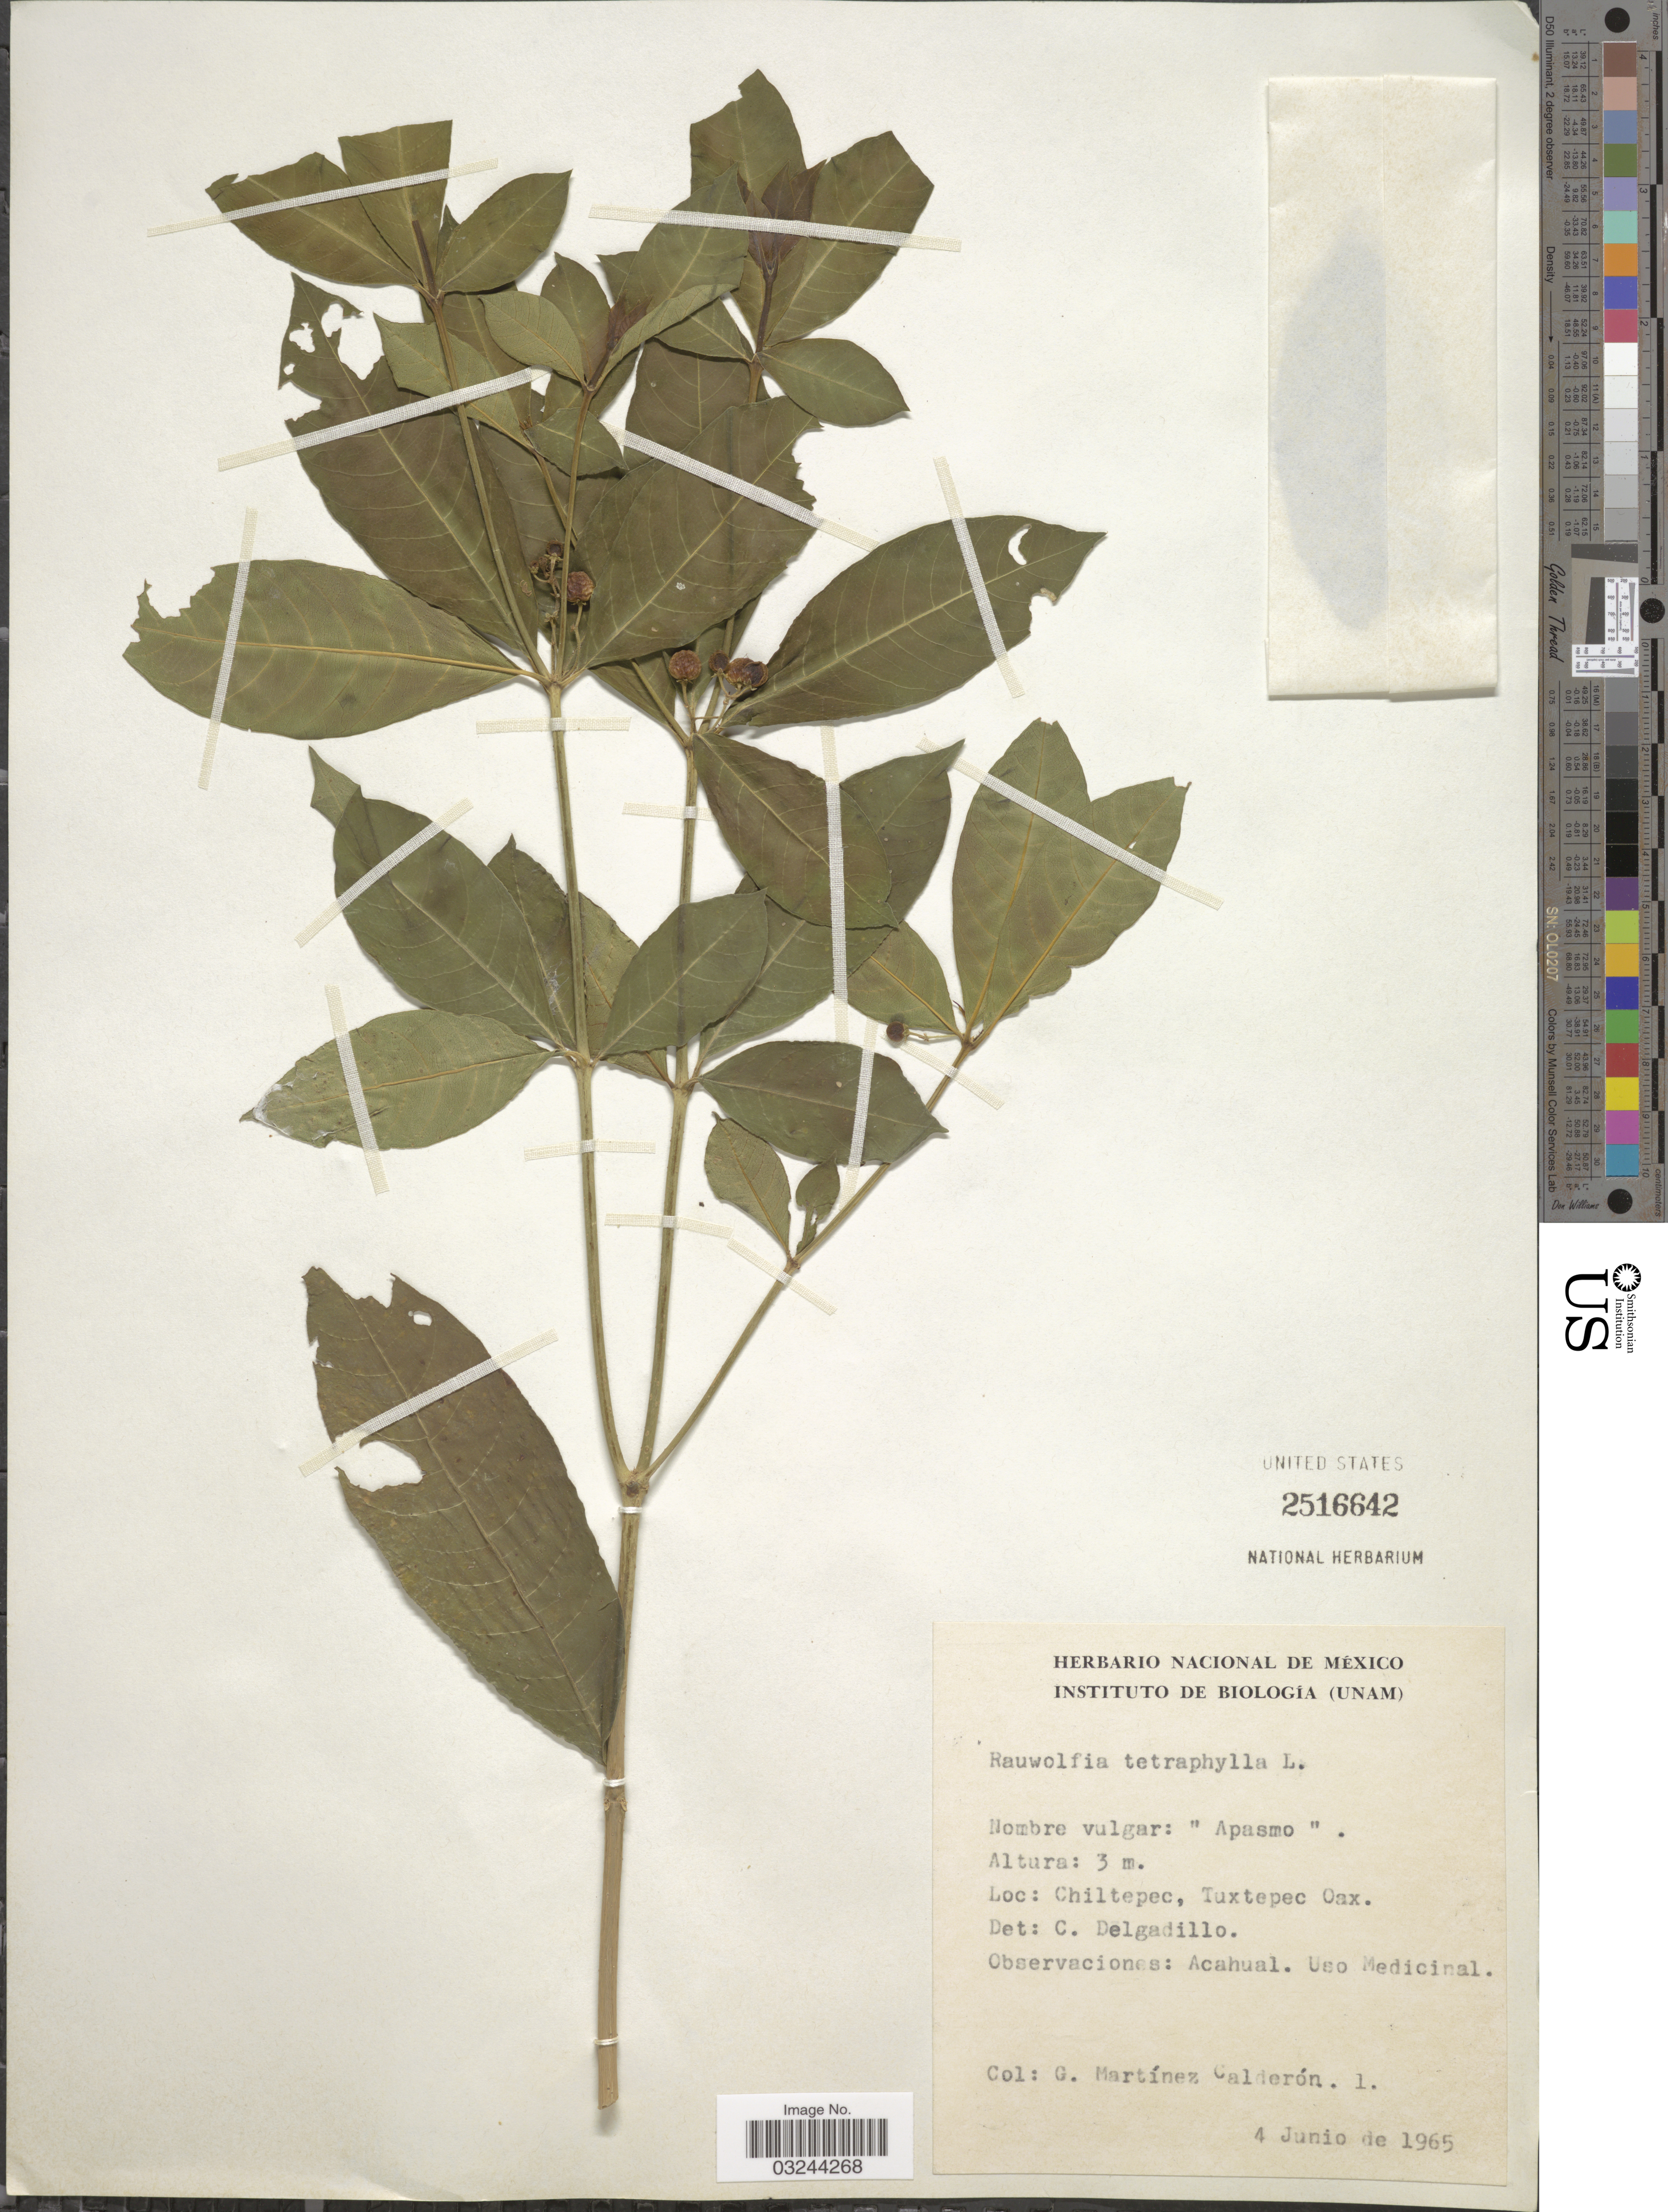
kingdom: Plantae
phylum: Tracheophyta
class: Magnoliopsida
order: Gentianales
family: Apocynaceae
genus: Rauvolfia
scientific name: Rauvolfia tetraphylla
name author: L.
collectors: G. Martínez Calderón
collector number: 1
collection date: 1965-06-04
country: Mexico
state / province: Oaxaca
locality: Chiltepec, Tuxtepec.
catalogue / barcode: US 2516642